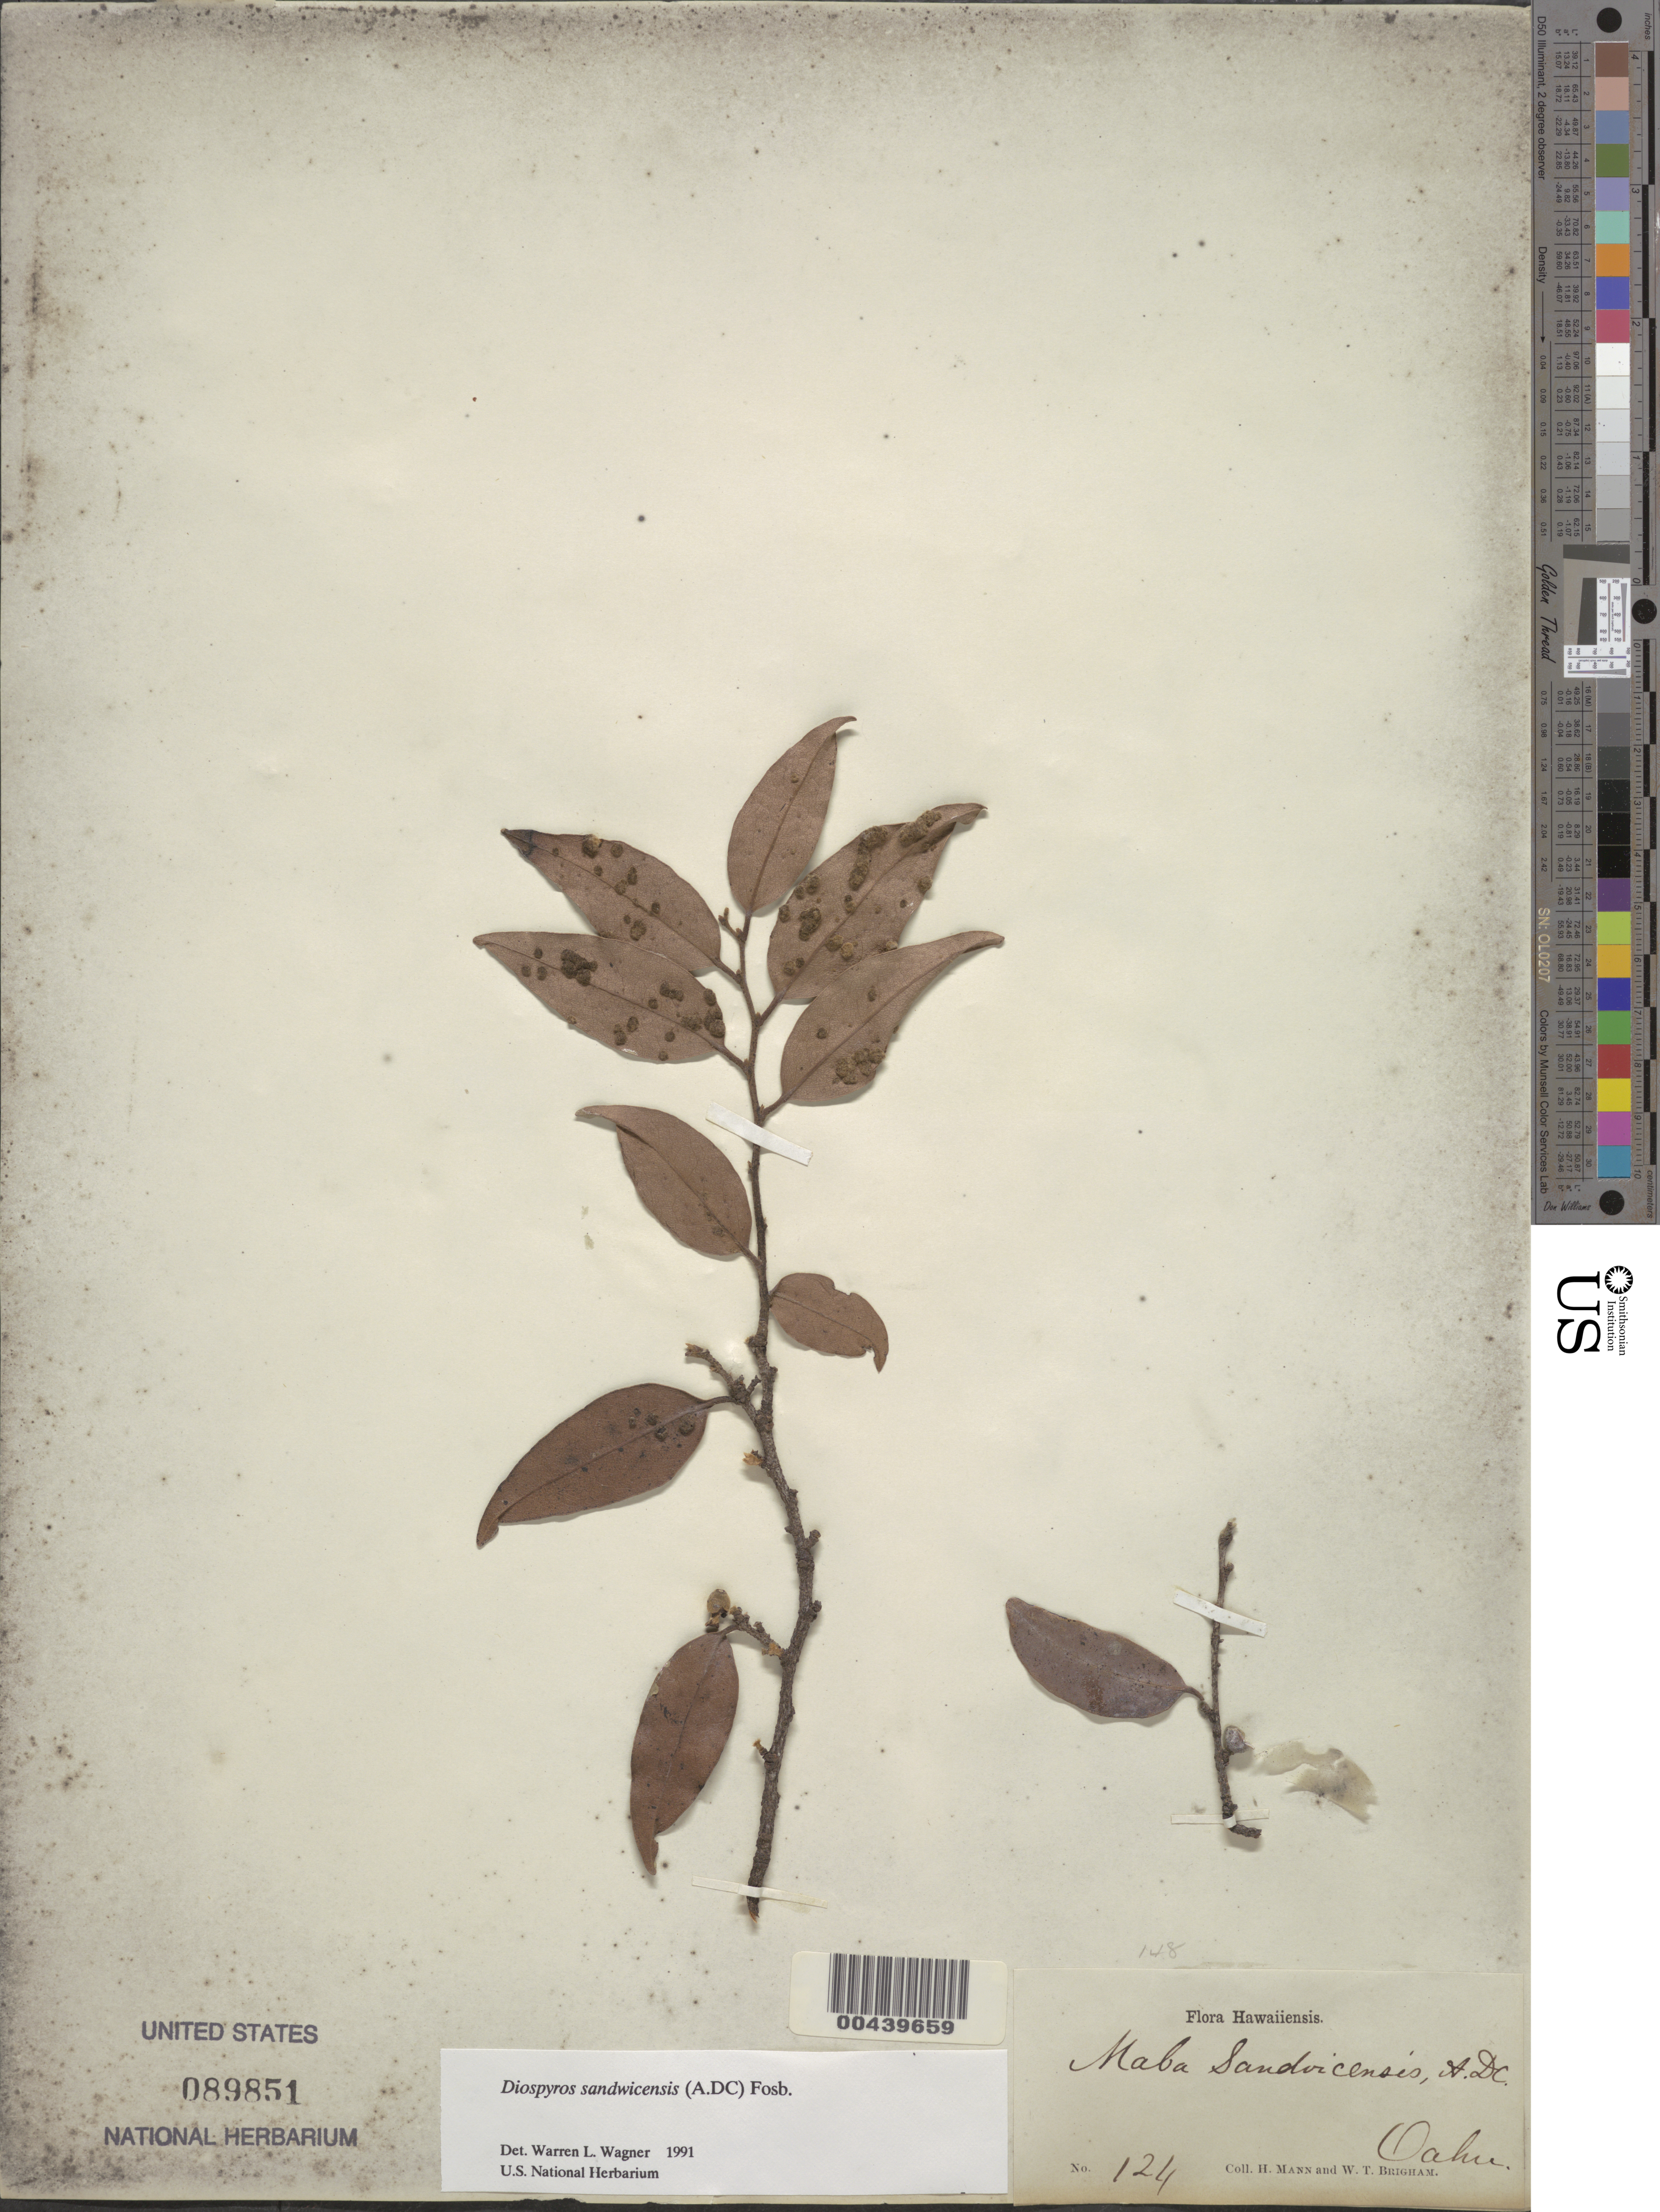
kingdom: Plantae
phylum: Tracheophyta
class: Magnoliopsida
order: Ericales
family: Ebenaceae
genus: Diospyros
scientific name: Diospyros sandwicensis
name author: (A. DC.) Fosberg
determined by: Wagner, W. L., (BOT), Smithsonian Institution - National Museum of Natural History (UNITED STATES)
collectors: H. Mann & W. T. Brigham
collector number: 124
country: United States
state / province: Hawaii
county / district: Honolulu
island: Oahu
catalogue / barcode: US 89851